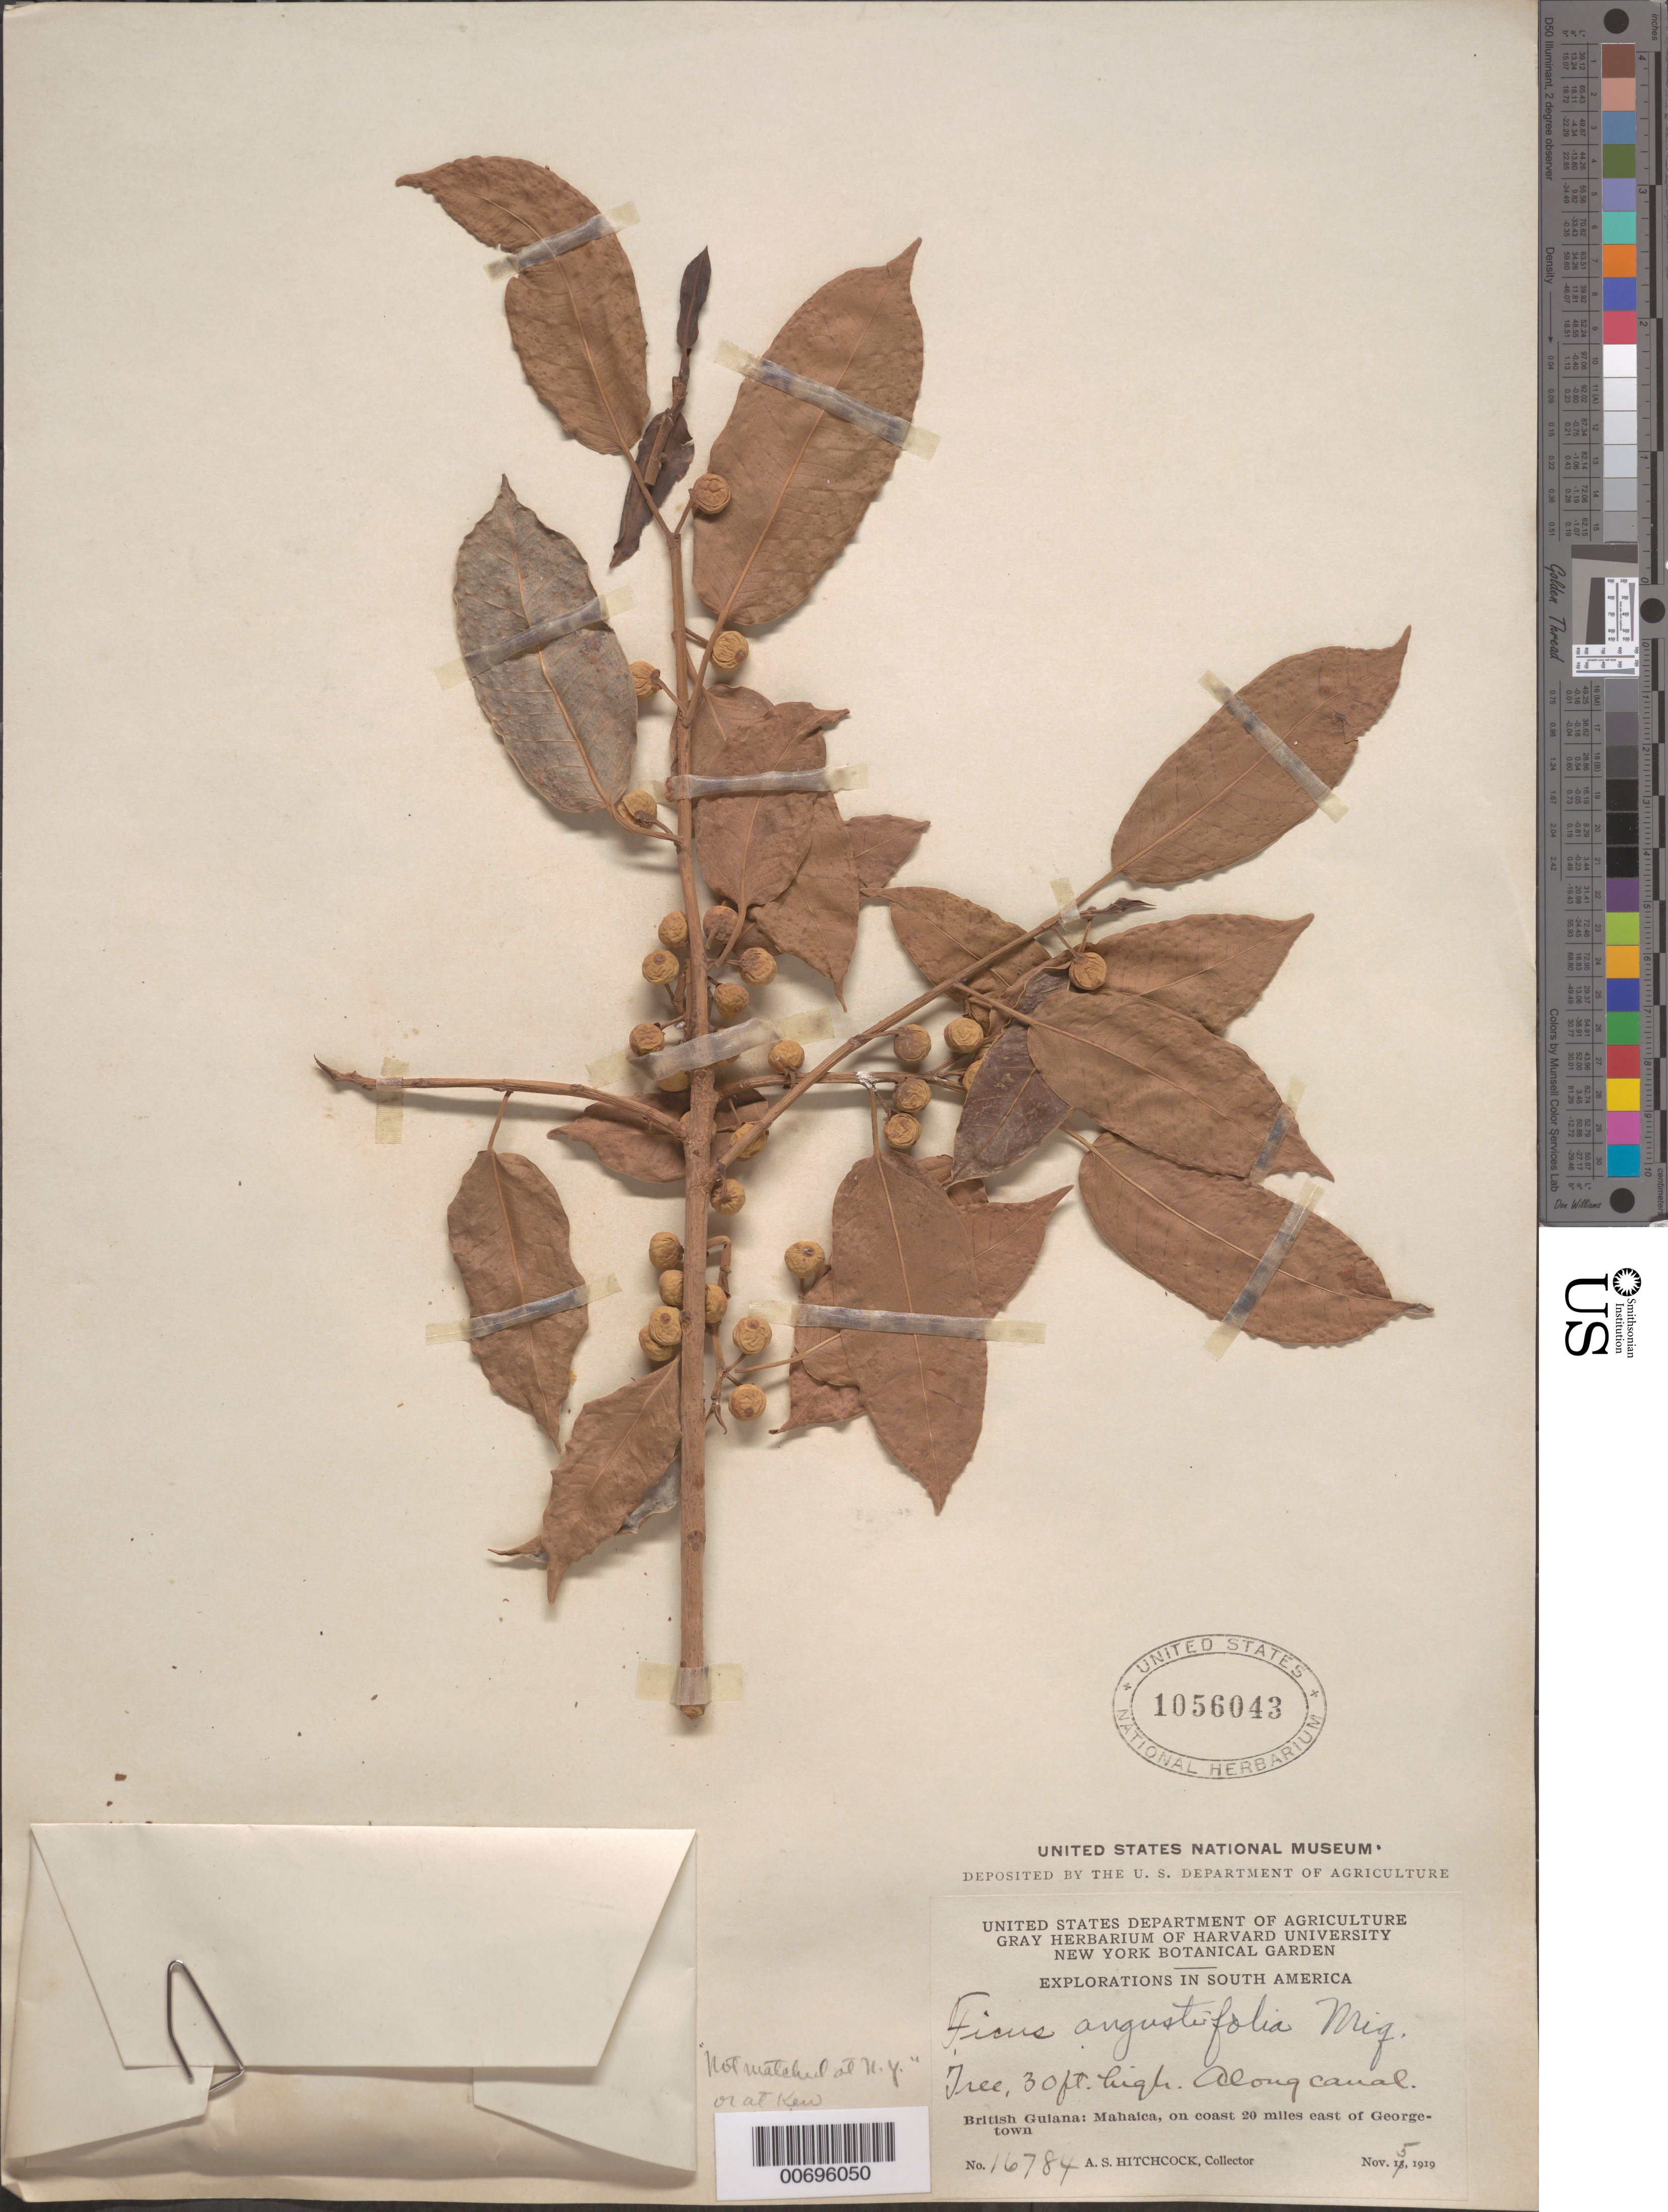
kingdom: Plantae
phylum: Tracheophyta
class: Magnoliopsida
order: Rosales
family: Moraceae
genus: Ficus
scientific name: Ficus amazonica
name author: (Miq.) Miq.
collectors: A. S. Hitchcock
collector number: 16784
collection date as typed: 15-Nov-19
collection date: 1919-11-15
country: Guyana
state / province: Demerara-Mahaica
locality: Mahaica, on coast 20 miles east of Georgetown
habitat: Along canal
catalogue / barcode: US 1056043